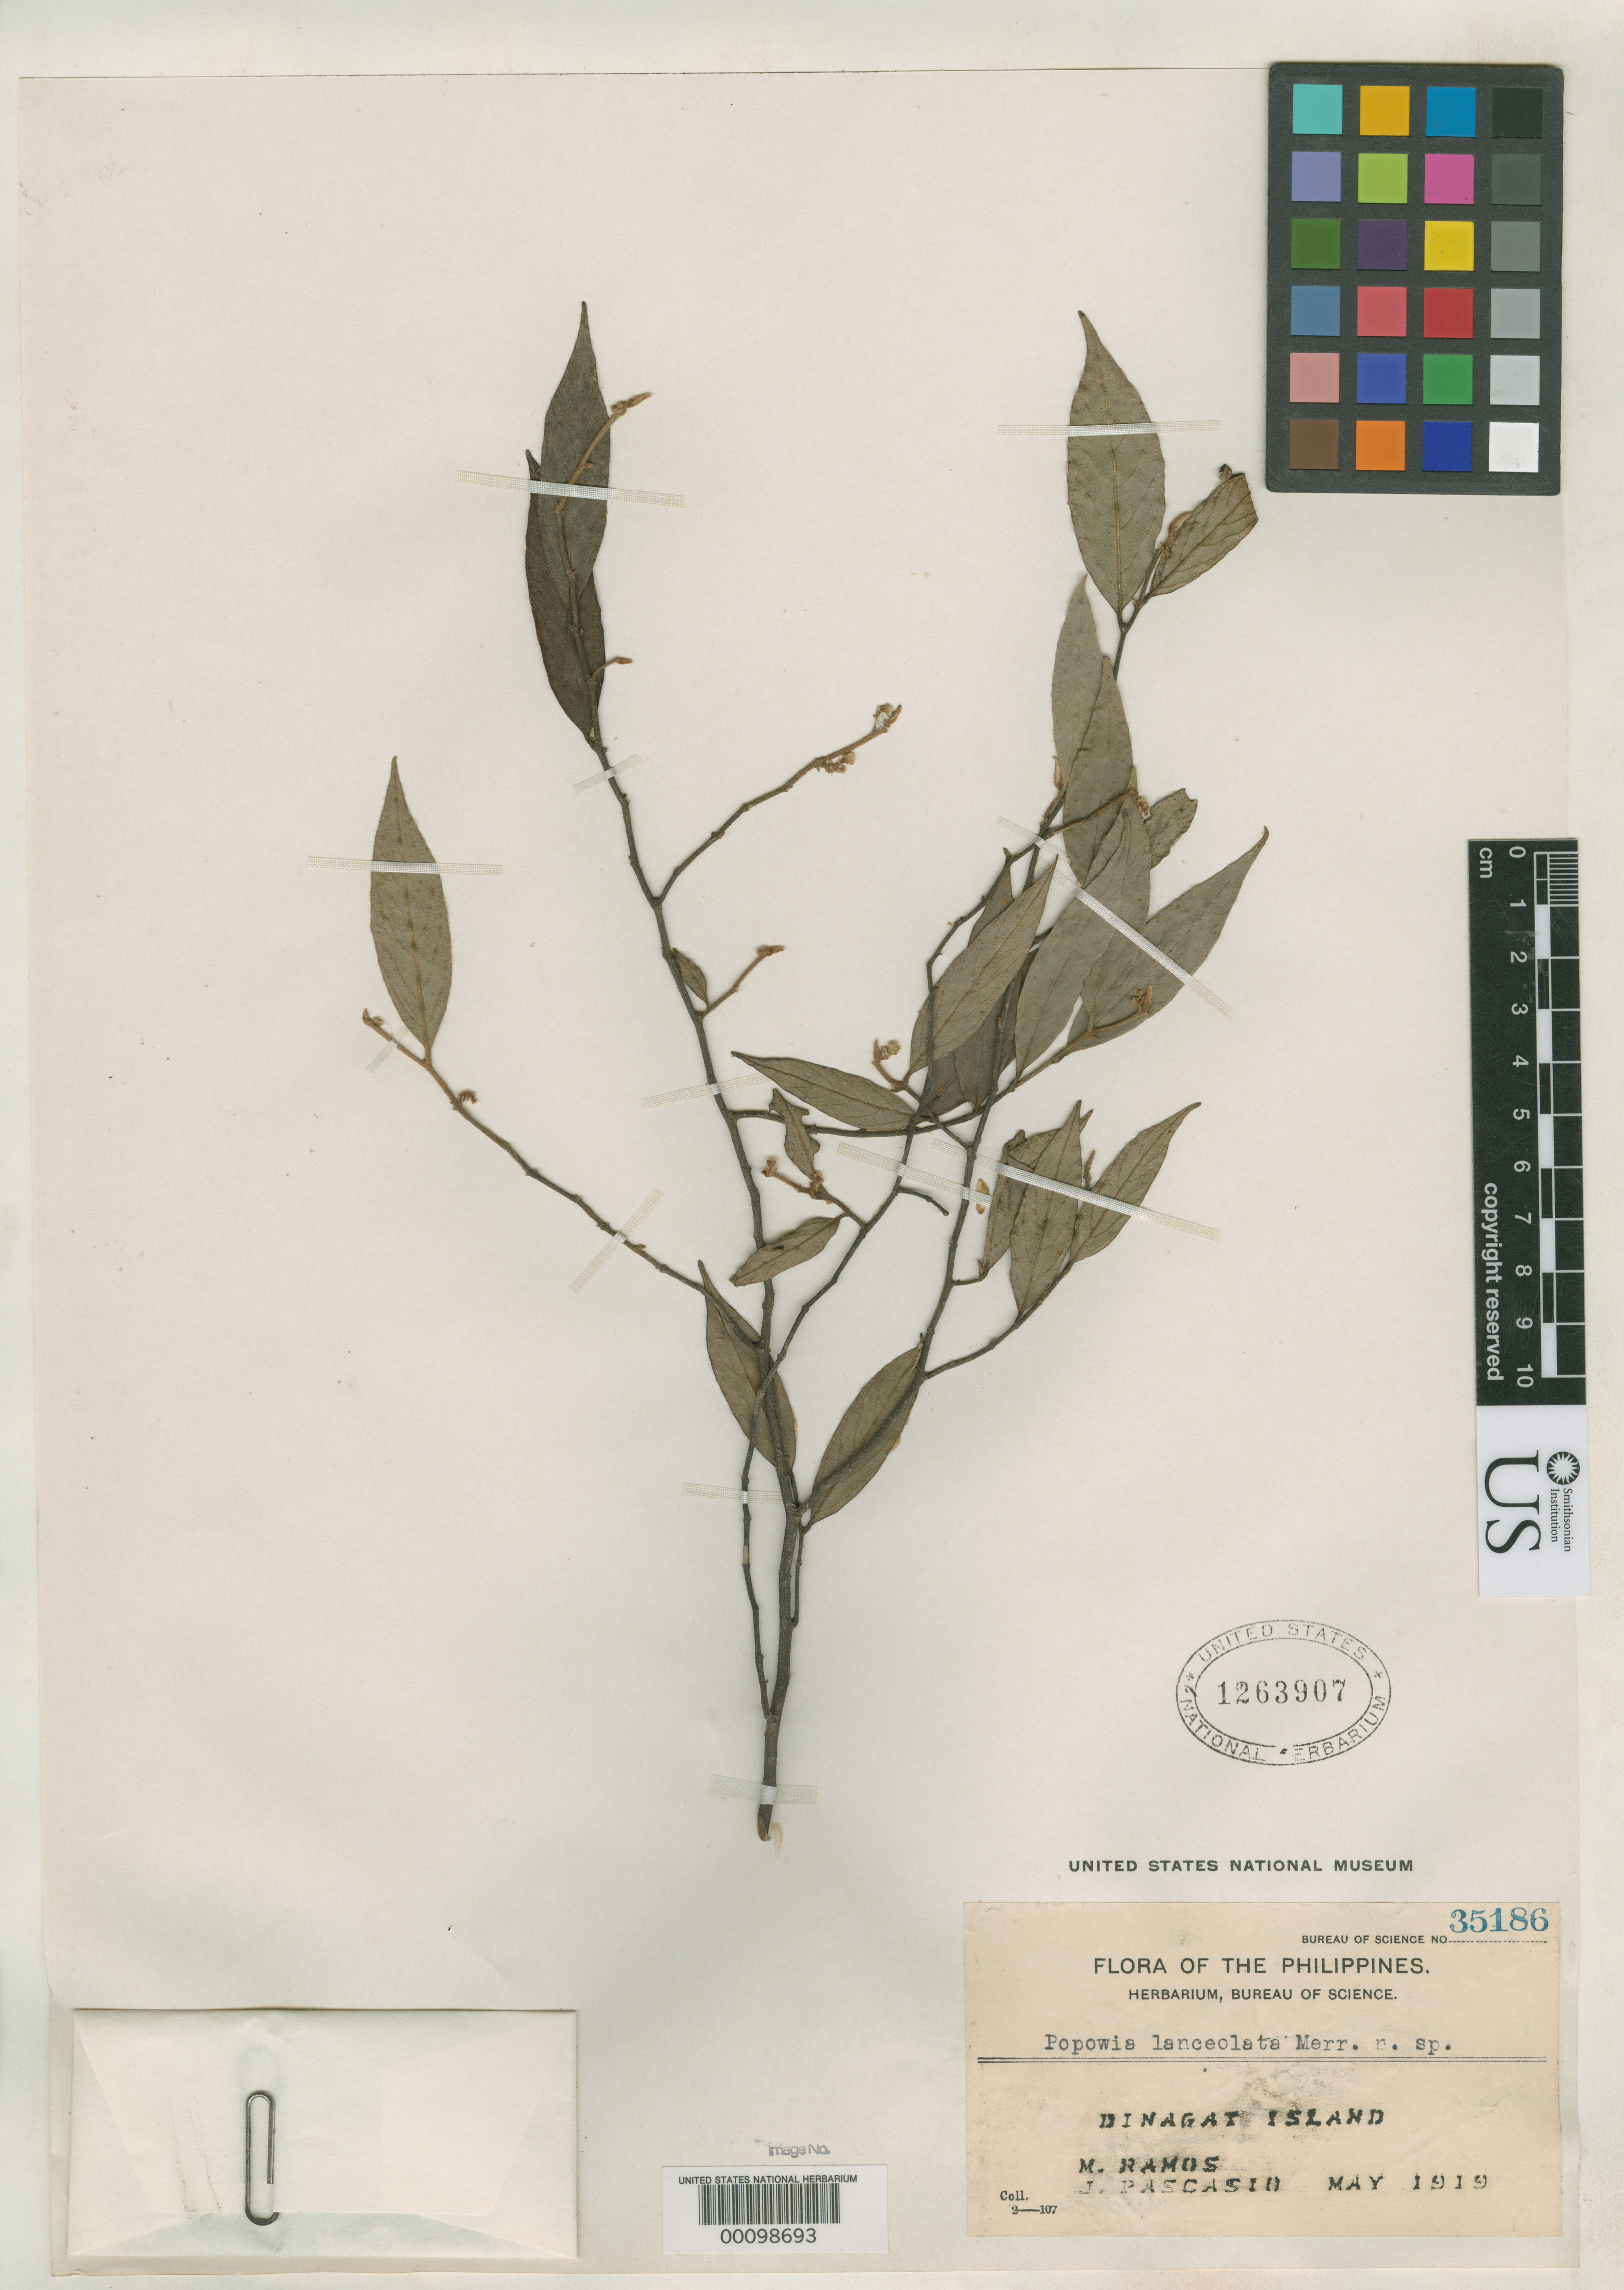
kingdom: Plantae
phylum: Tracheophyta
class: Magnoliopsida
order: Magnoliales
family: Annonaceae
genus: Popowia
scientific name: Popowia lanceolata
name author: Merr.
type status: Isotype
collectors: M. Ramos & J. Pascasio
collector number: Bur. Sci. 35186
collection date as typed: May 1919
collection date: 1919-05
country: Philippines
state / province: Caraga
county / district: Surigao del Norte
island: Dinagat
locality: Dinagat Island.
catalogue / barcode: US 1263907